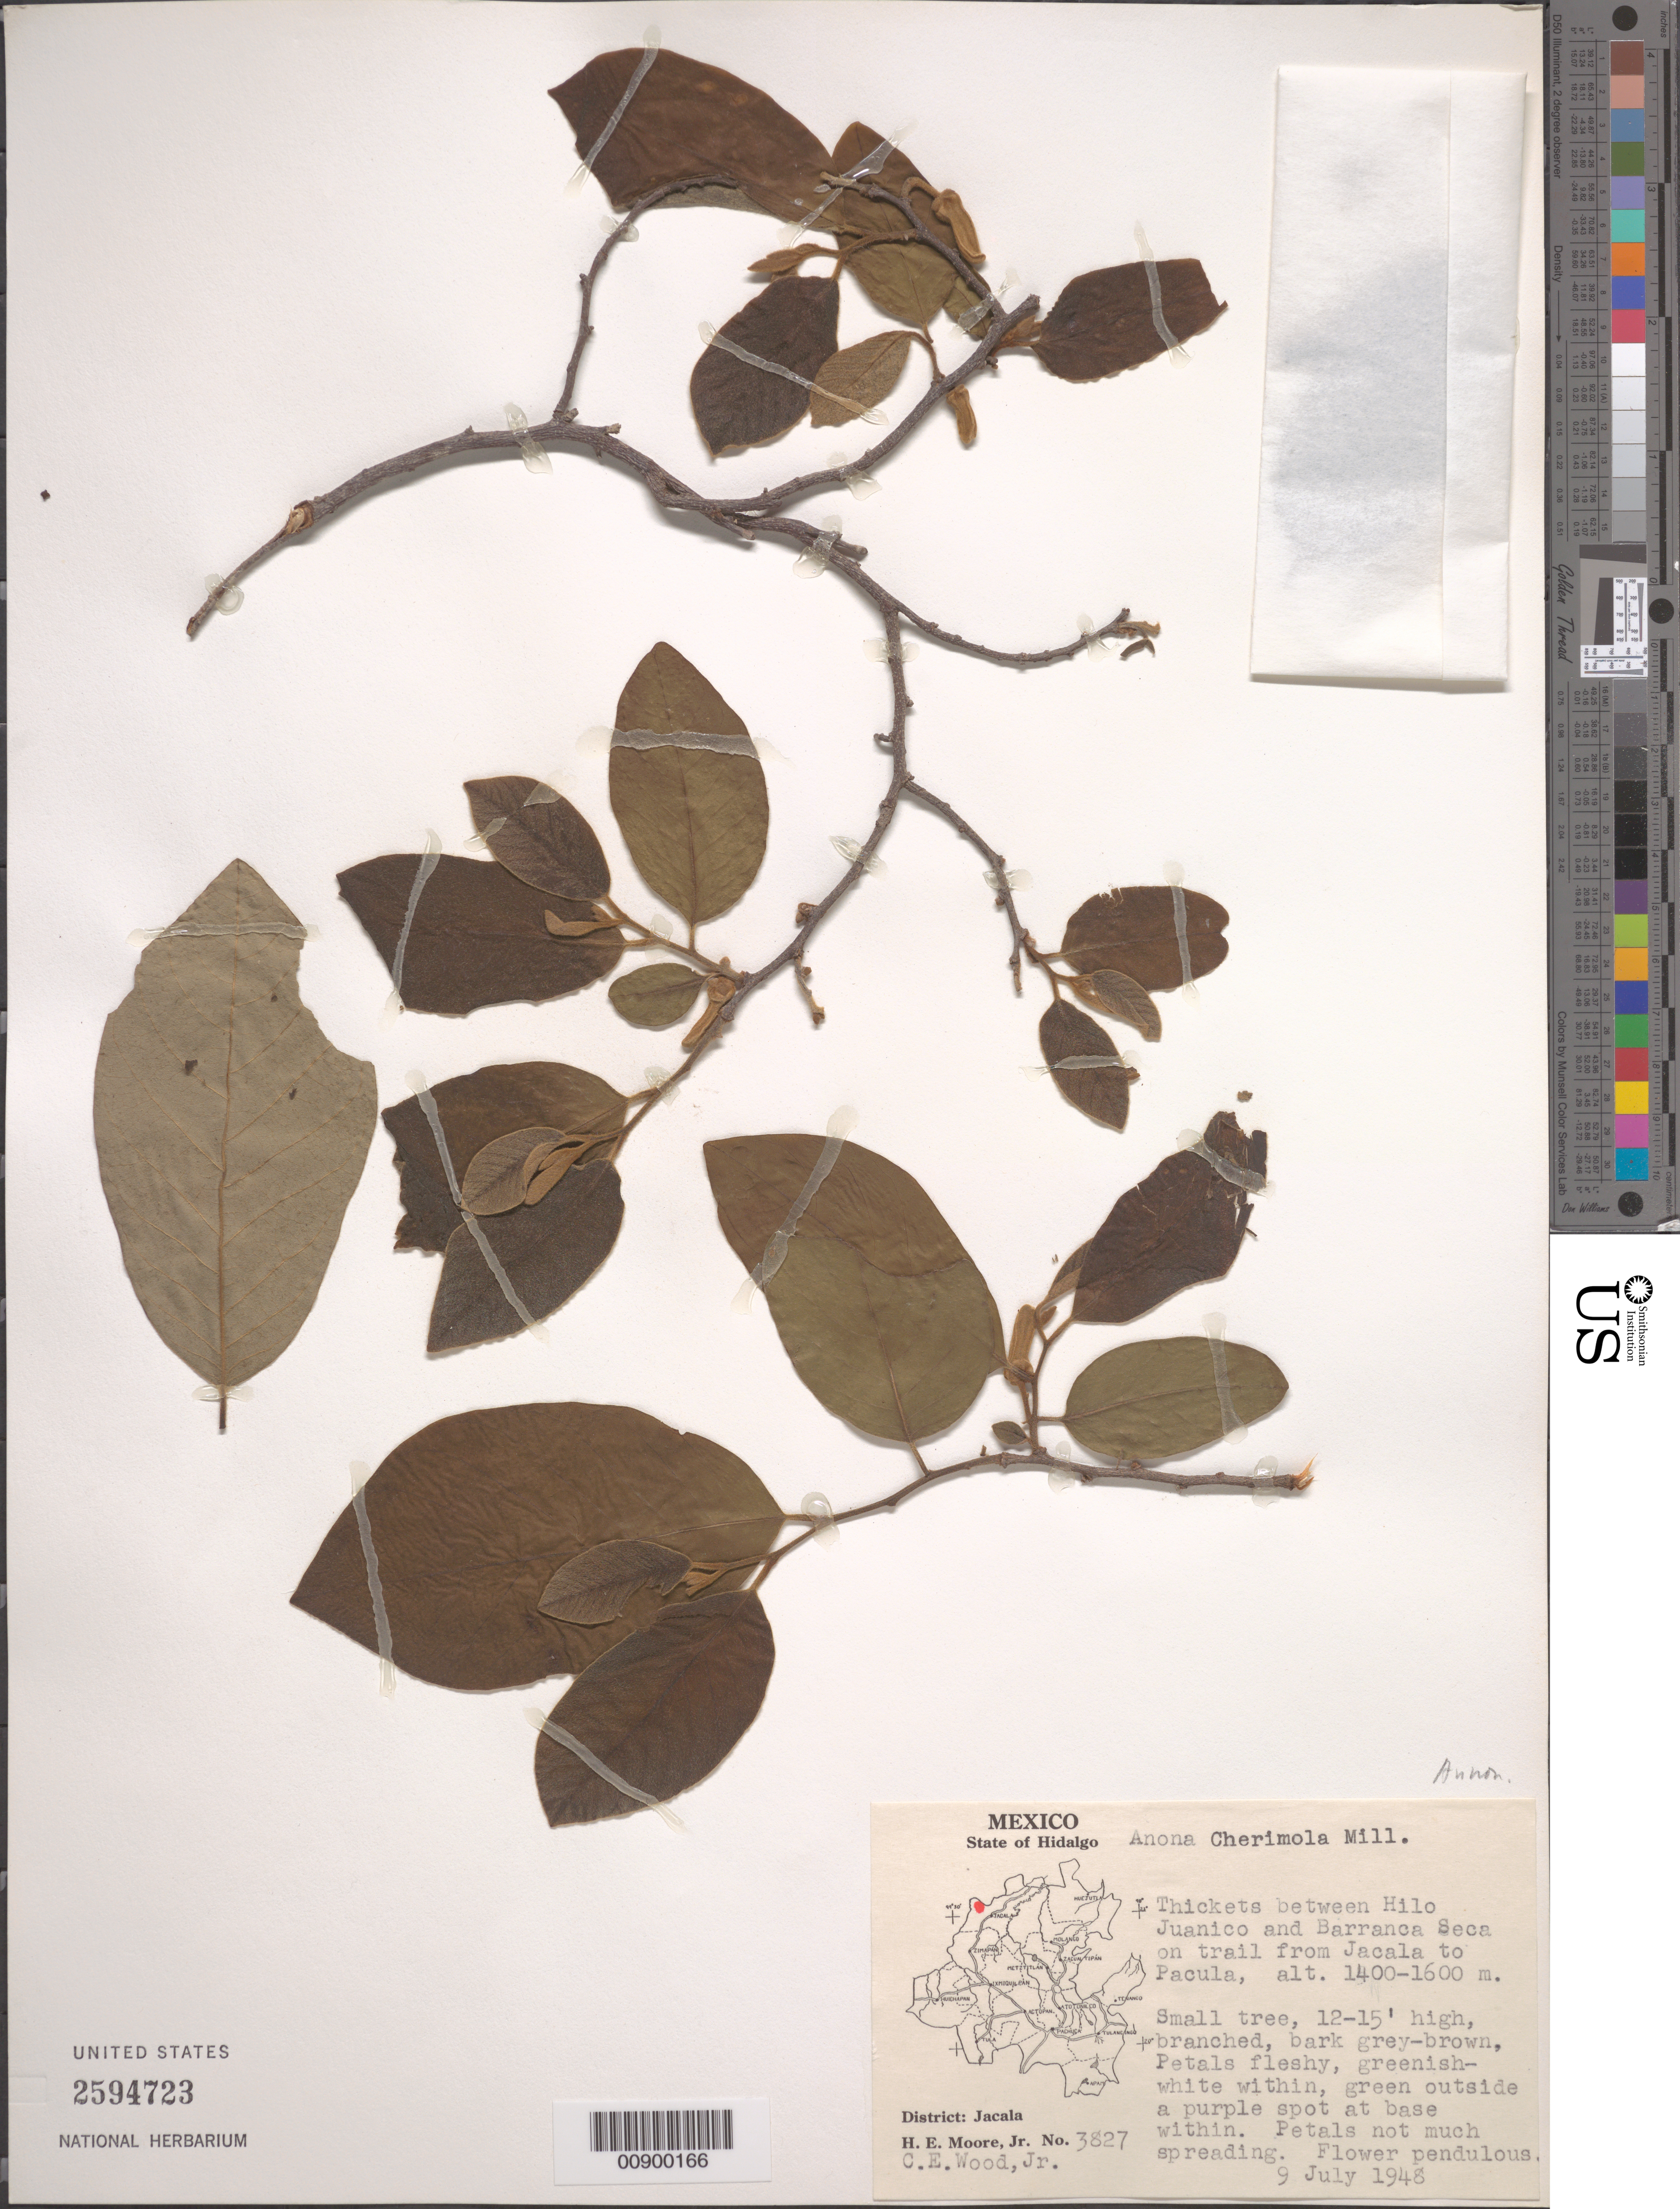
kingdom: Plantae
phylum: Tracheophyta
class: Magnoliopsida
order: Magnoliales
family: Annonaceae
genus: Annona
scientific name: Annona cherimola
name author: Mill.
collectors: H. E. Moore & C. Wood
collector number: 3827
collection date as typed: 09 Jul 1948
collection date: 1948-07-09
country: Mexico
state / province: Hidalgo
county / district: Jacala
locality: Between Hilo Juanico and Barranca Seca on trail from Jacala to Pacula, District Jacala, State of Hidalgo.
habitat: Thickets.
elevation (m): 1600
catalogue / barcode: US 2594723